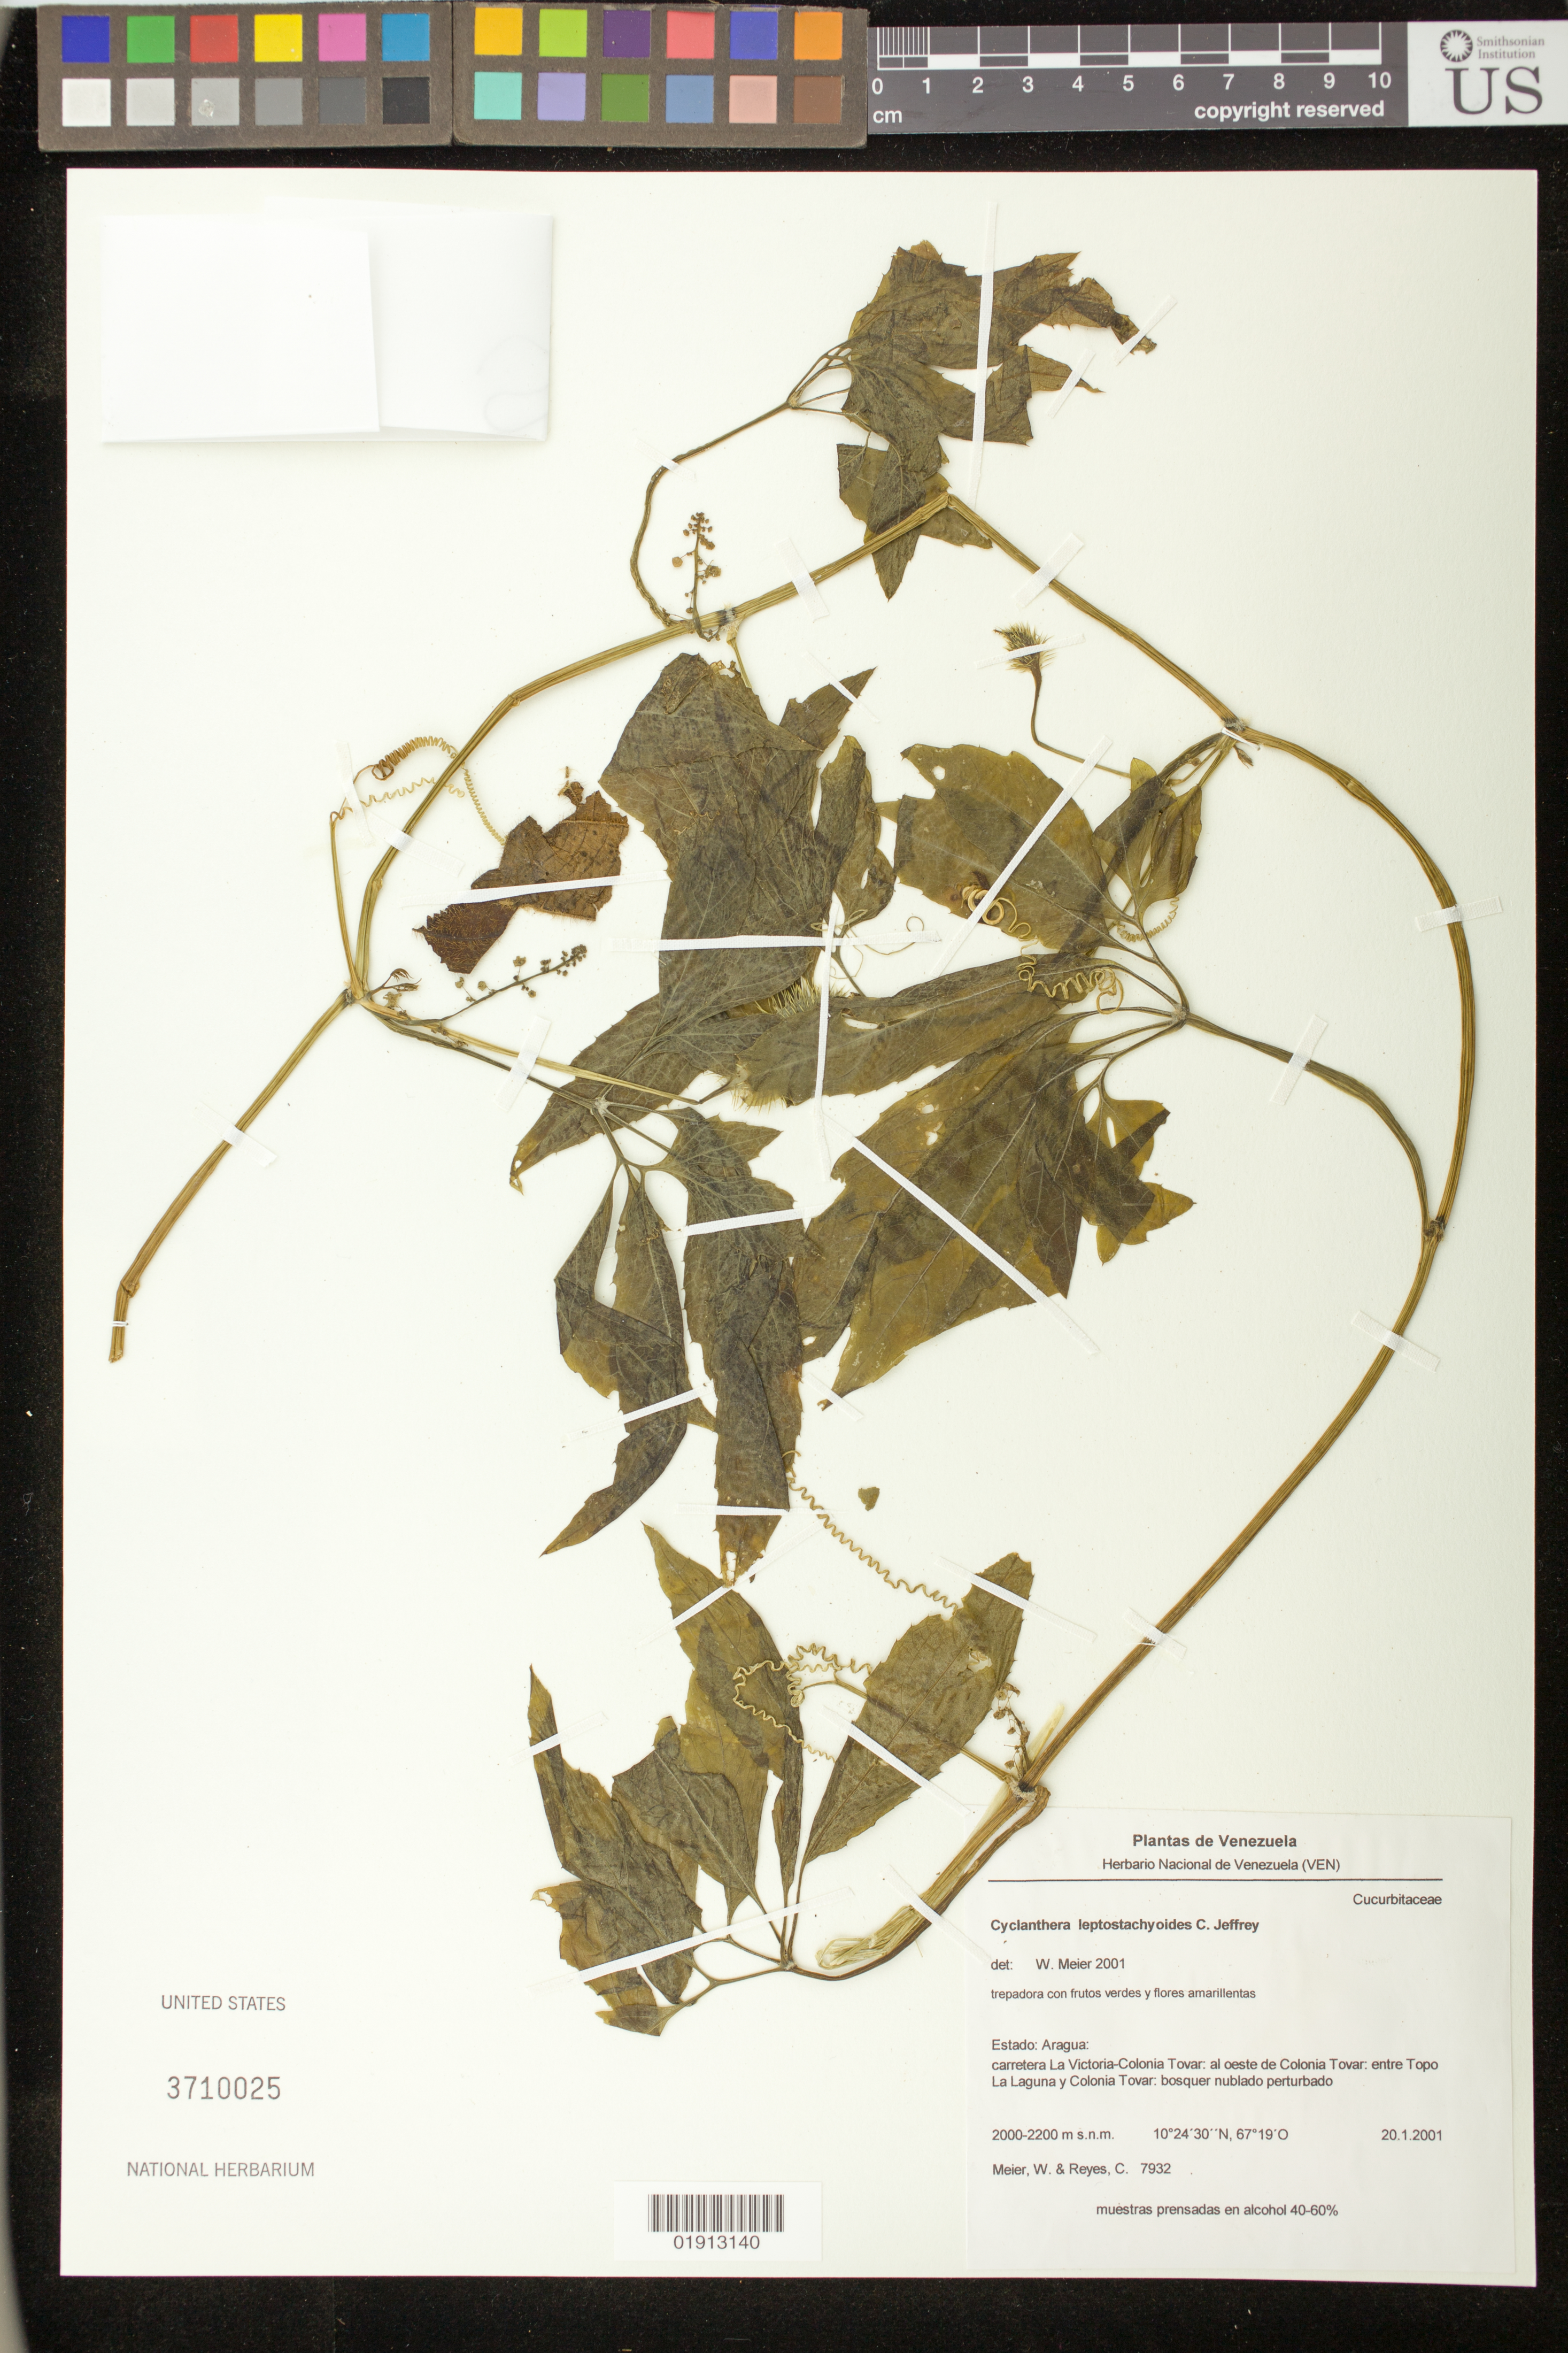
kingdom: Plantae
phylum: Tracheophyta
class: Magnoliopsida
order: Cucurbitales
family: Cucurbitaceae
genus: Cyclanthera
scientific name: Cyclanthera leptostachyoides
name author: C. Jeffrey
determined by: Meier, Winfried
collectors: W. Meier & C. Reyes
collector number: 7932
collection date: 2001-01-20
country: Venezuela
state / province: Aragua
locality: Estado: Aragua: carretera La Victoria-Colonia Tovar: al oeste de Colonia Tovar: entre Topo La Laguna y Colonia Tovar.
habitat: Bosque nublado perturbado.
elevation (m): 2000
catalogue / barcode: US 3710025